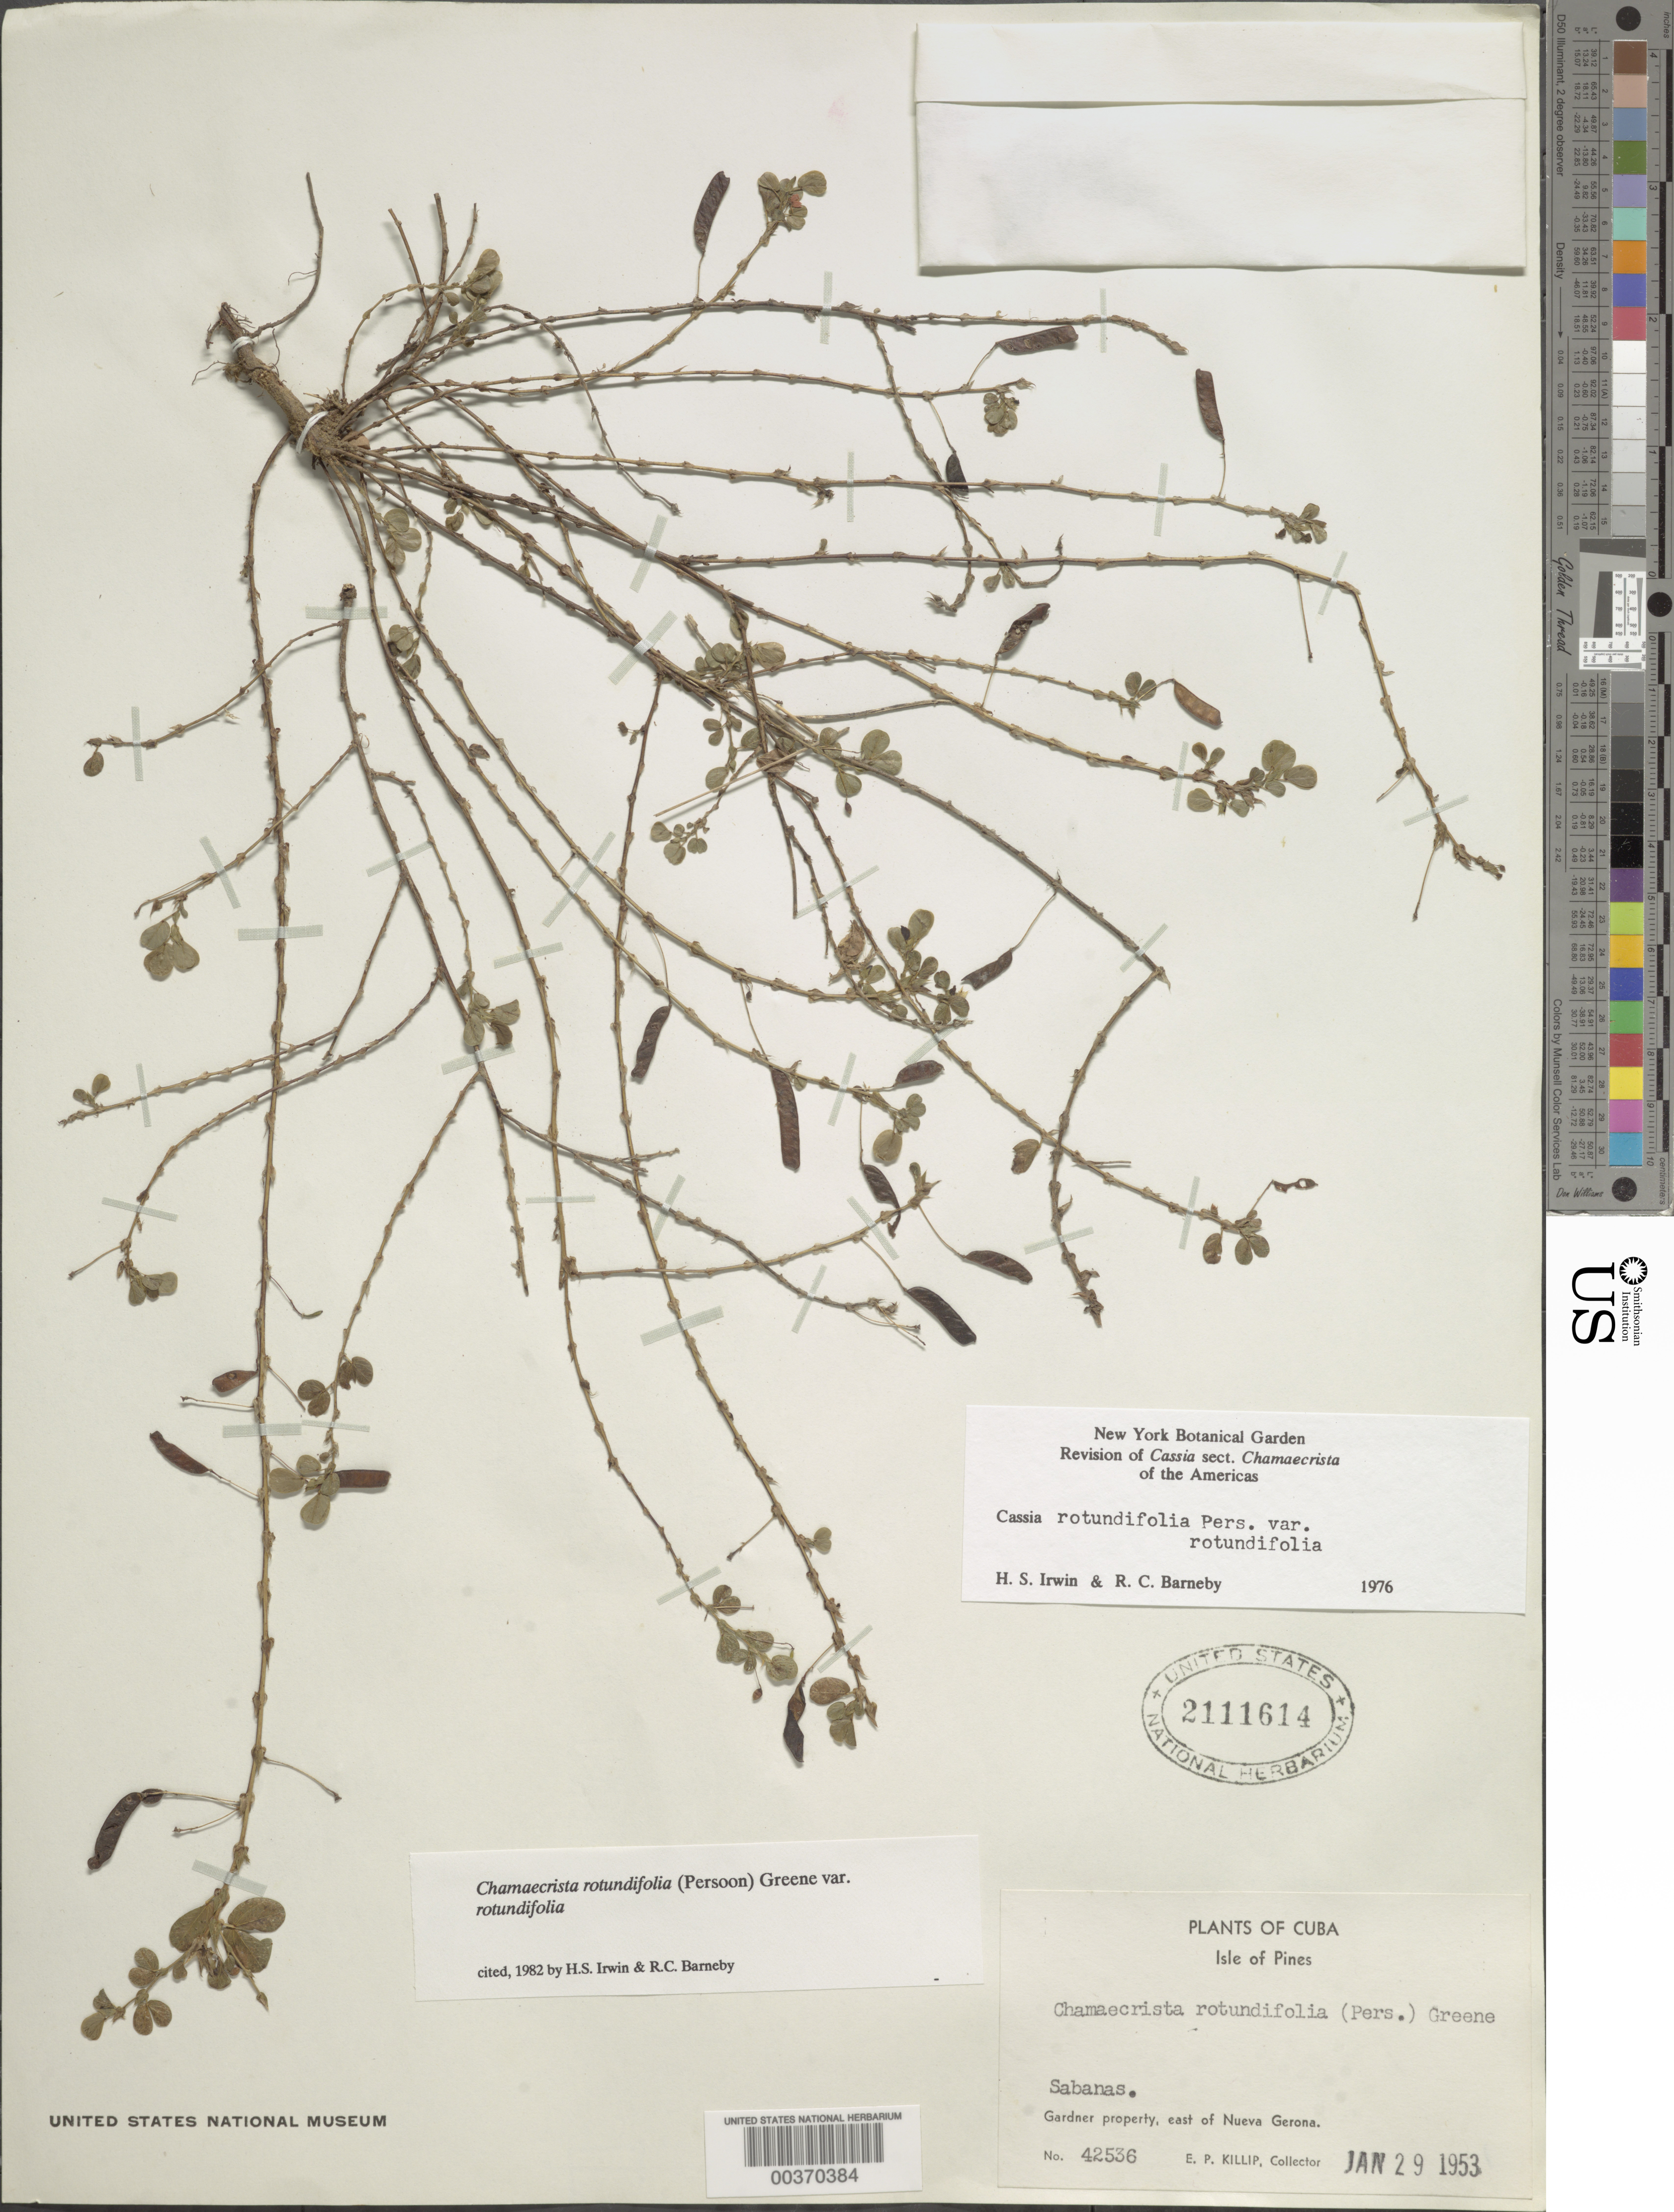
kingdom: Plantae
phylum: Tracheophyta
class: Magnoliopsida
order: Fabales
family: Fabaceae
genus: Chamaecrista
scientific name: Chamaecrista rotundifolia var. rotundifolia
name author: (Pers.) Greene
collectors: E. P. Killip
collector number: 42536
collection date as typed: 29 Jan 1953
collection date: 1953-01-29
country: Cuba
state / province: Isla de La Juventud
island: Isla de La Juventud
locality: Gardner property, e of nueva gerona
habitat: Sabanas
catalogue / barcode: US 2111614